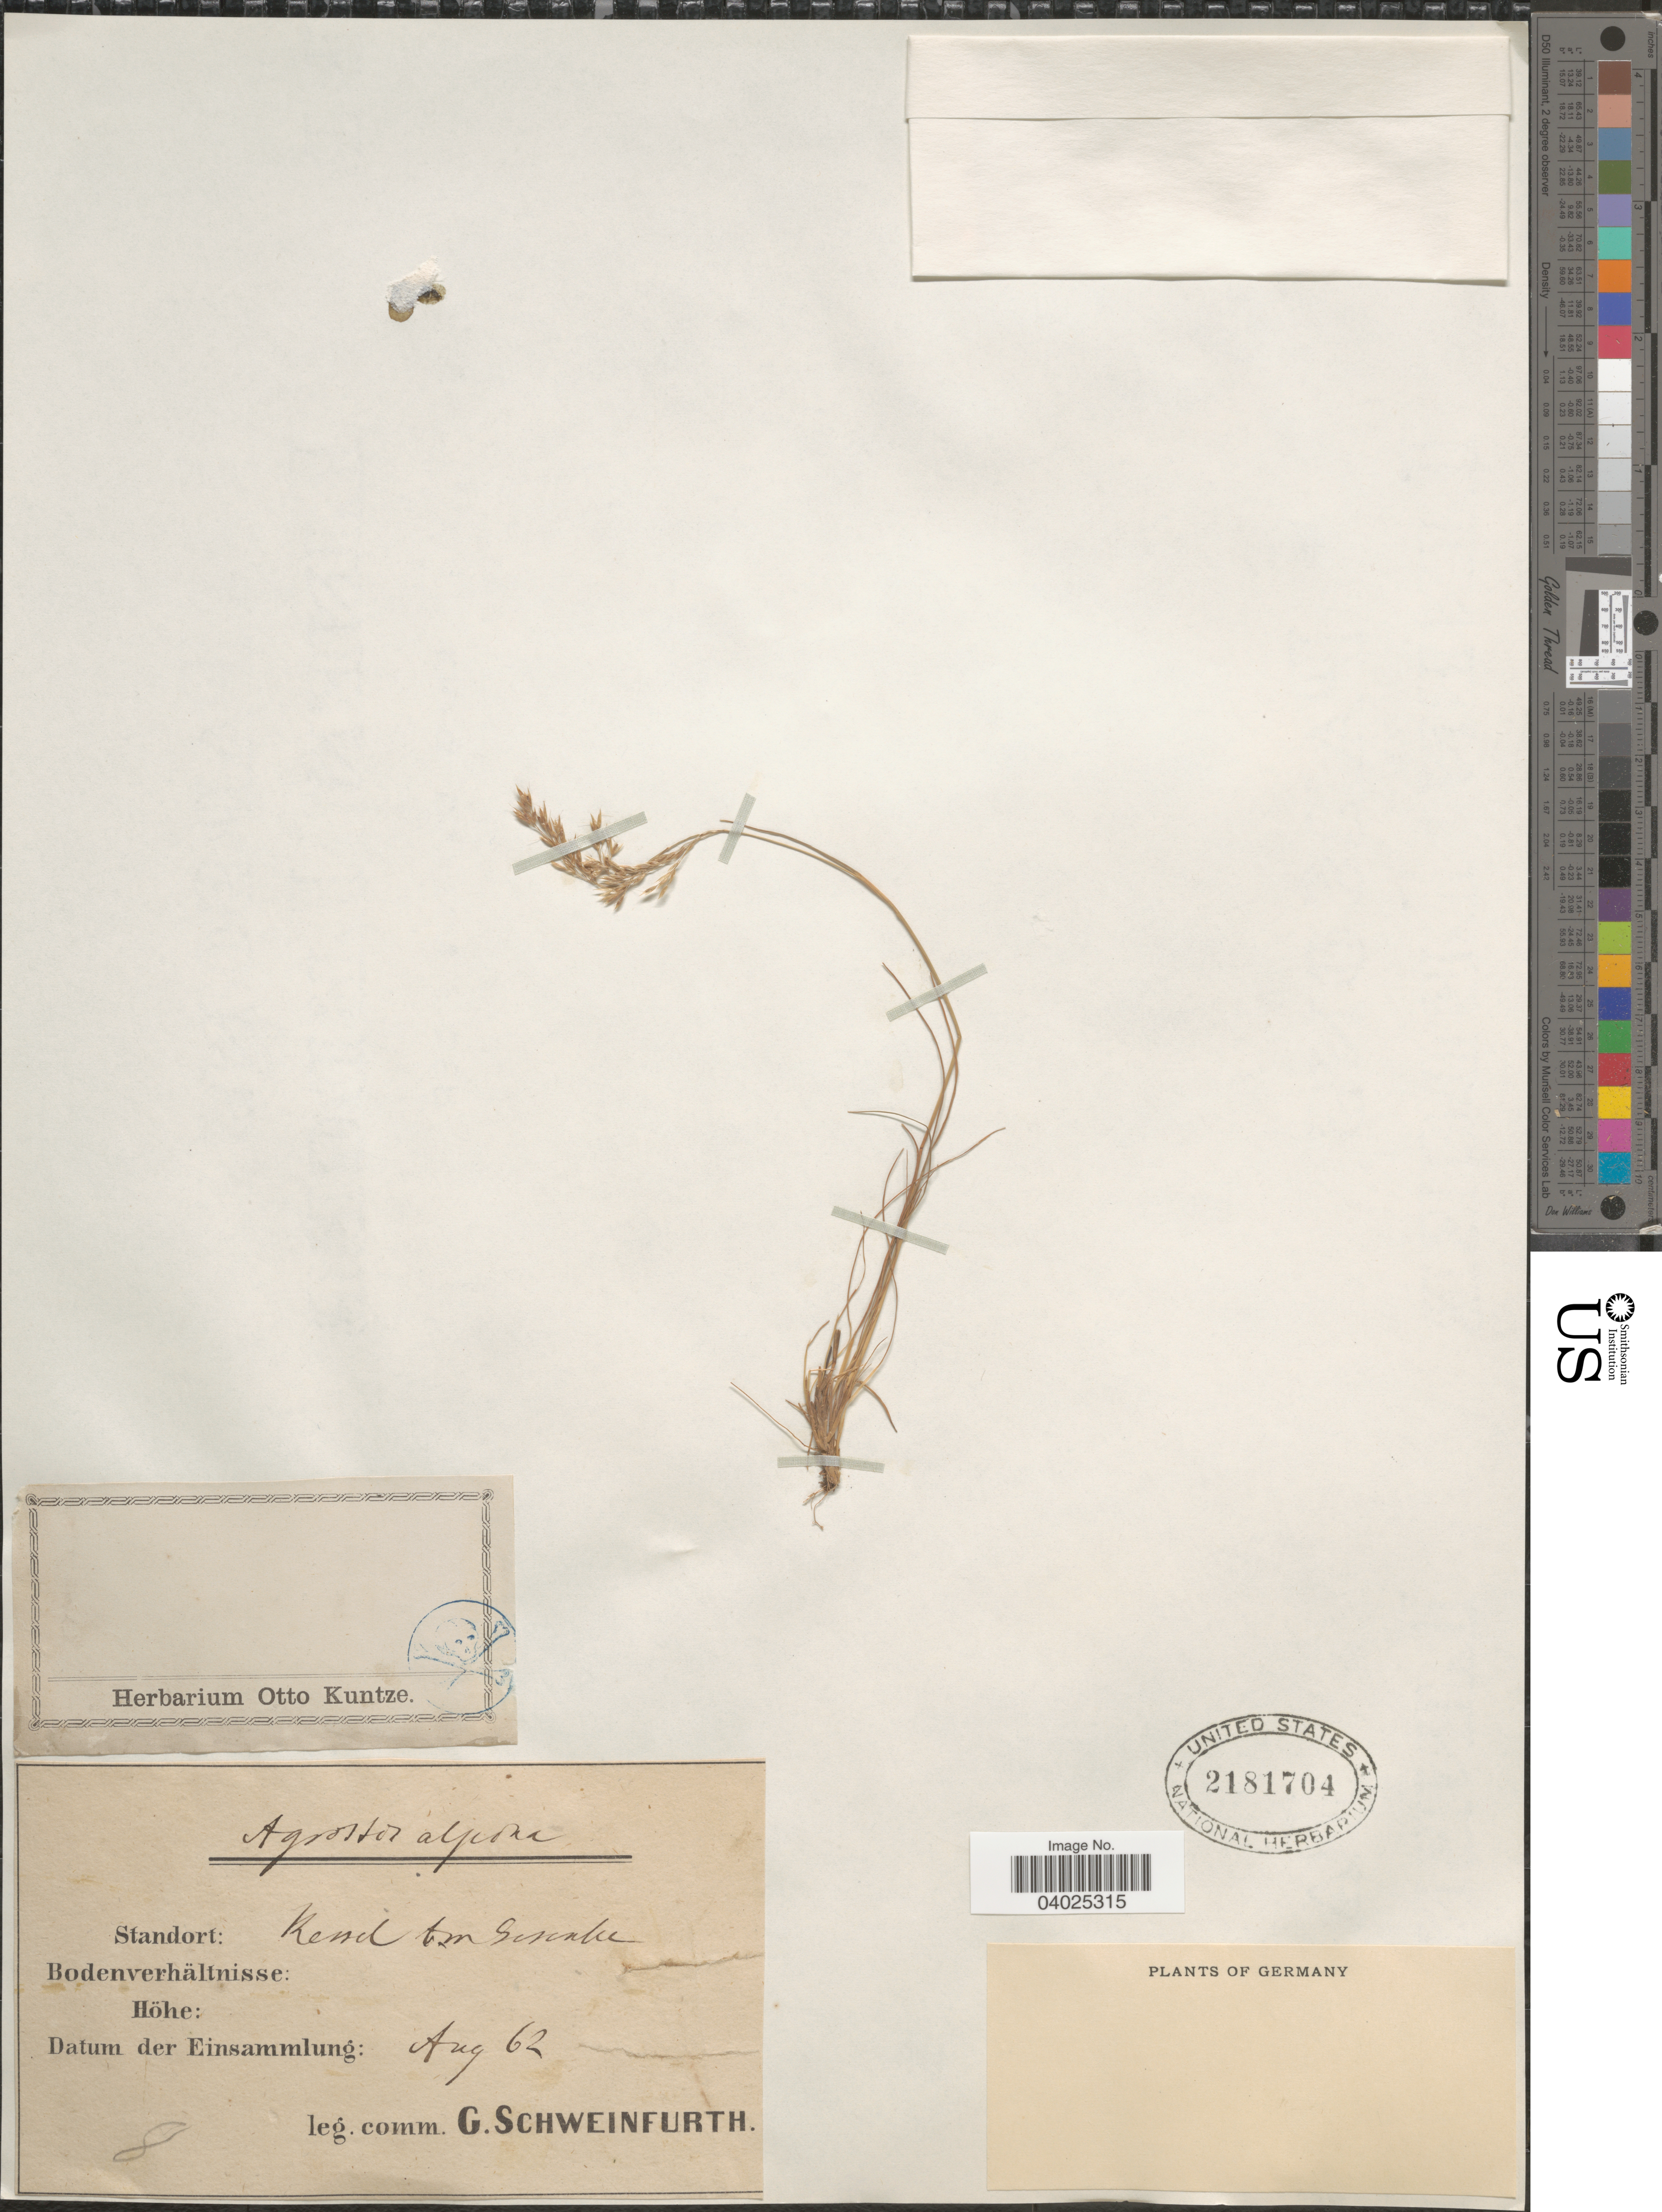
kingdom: Plantae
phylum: Tracheophyta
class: Liliopsida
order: Poales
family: Poaceae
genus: Alpagrostis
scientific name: Alpagrostis alpina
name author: (Scop.) P.M. Peterson et al.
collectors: G. A. Schweinfurth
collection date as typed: Transcribed d/m/y: /8/62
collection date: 1862-08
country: Czechia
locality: Kessel im Gesenke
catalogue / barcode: US 2181704